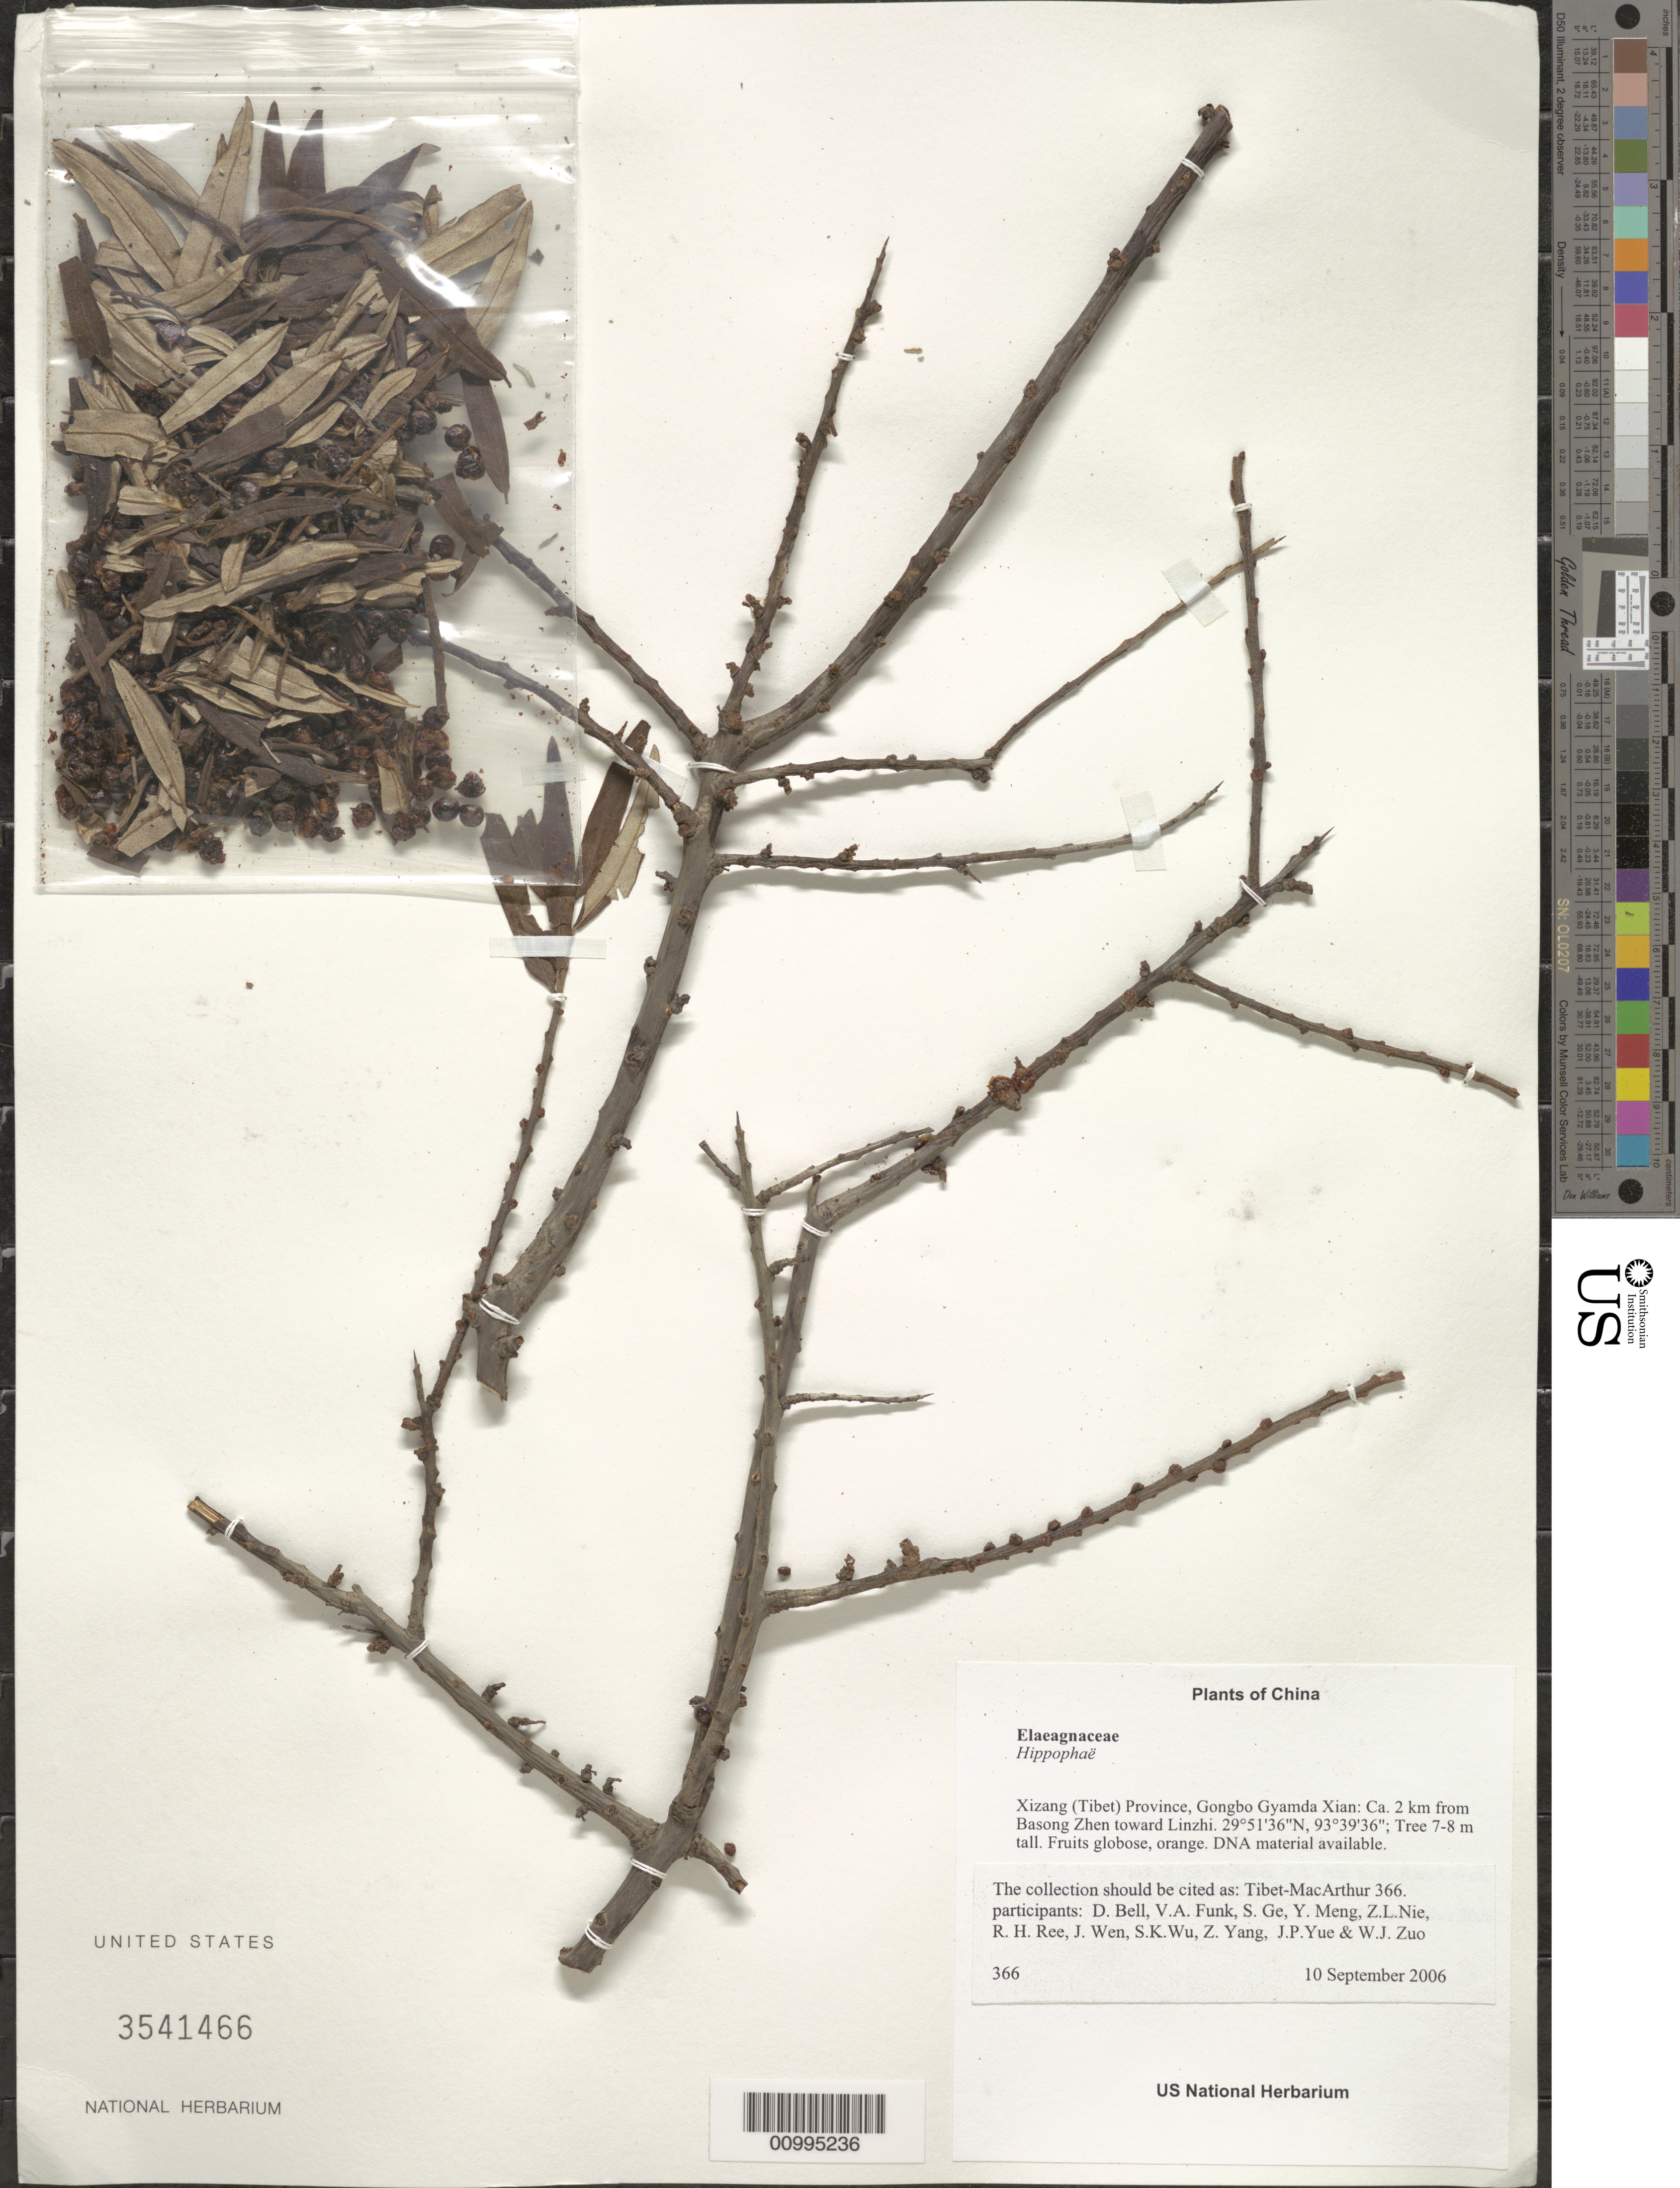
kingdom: Plantae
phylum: Tracheophyta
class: Magnoliopsida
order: Rosales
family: Elaeagnaceae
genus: Hippophae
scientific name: Hippophae sp.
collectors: Tibet-MacArthur, D. A. Bell, V. Funk, S. Ge, Y. Meng, Z. Nie, R. Ree, J. Wen, S. K. Wu, Z. Yang, J. Yue & W. Zuo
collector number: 366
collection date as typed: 10 Sep 2006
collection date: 2006-09-10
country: China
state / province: Xizang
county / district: Gongbo Gyamda Xian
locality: Ca. 2 km from Basong Zhen toward Linzhi.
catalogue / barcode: US 3541466